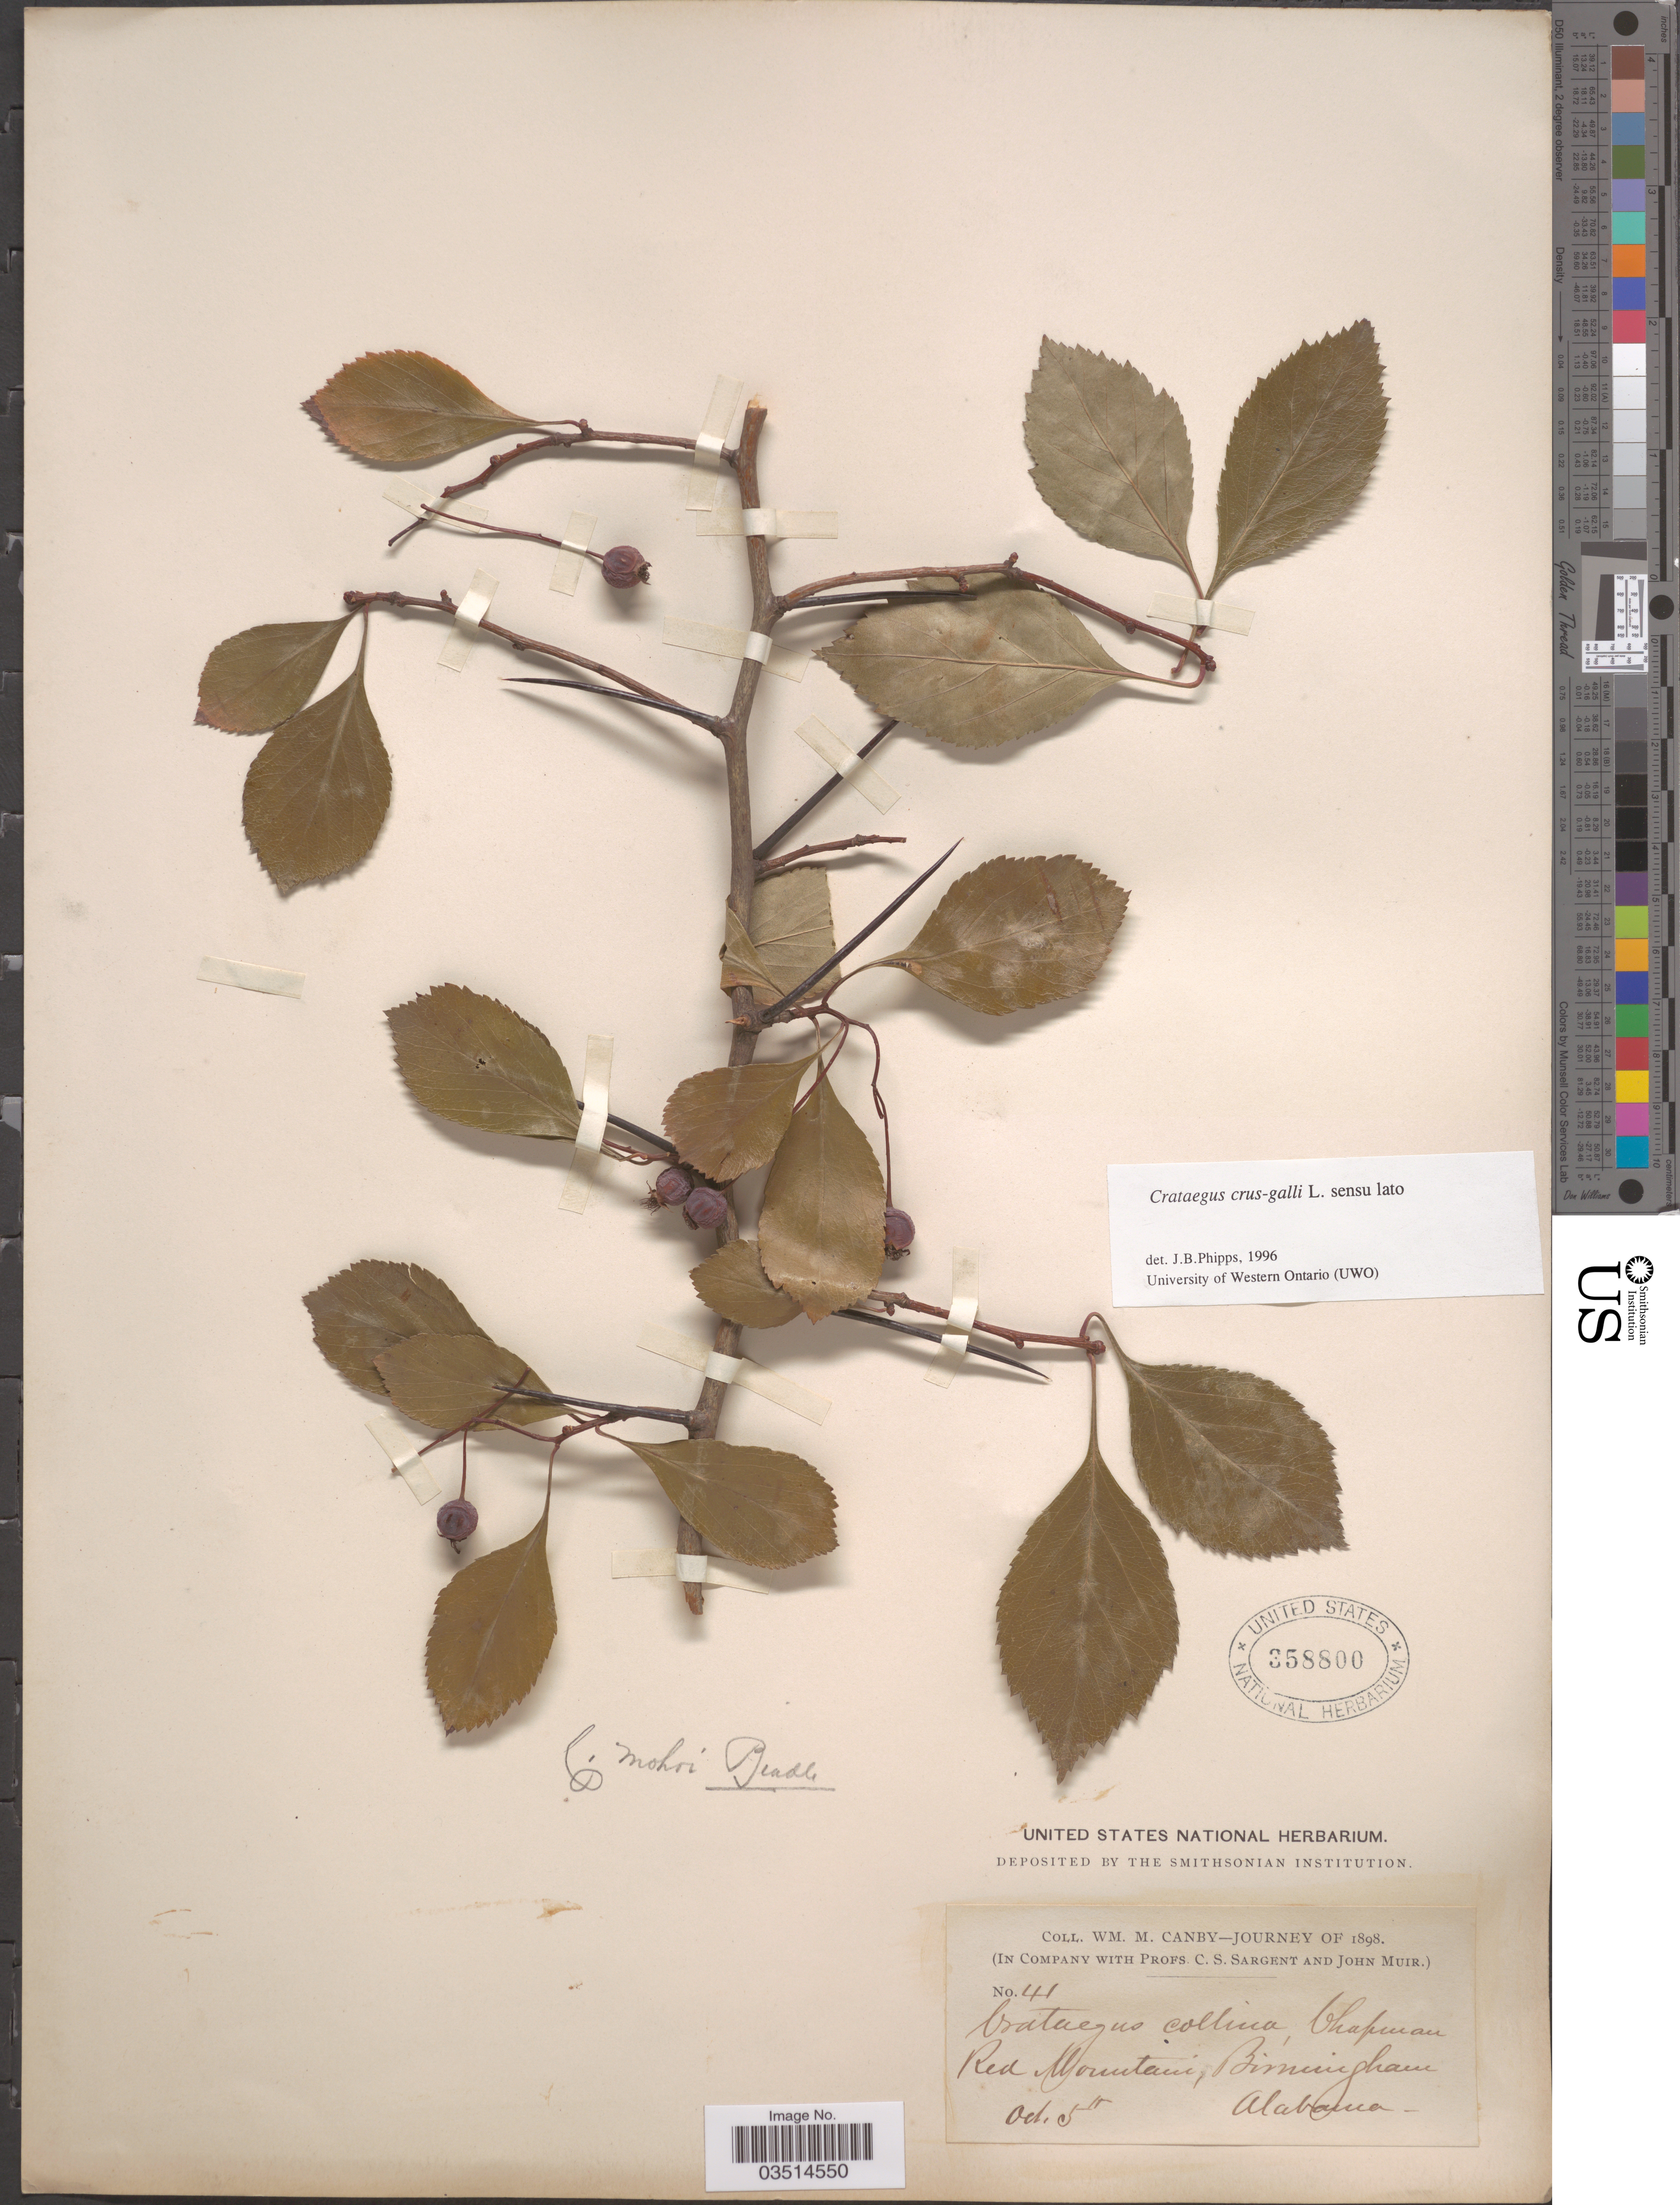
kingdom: Plantae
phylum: Tracheophyta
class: Magnoliopsida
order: Rosales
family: Rosaceae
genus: Crataegus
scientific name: Crataegus crus-galli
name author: L.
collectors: W. M. Canby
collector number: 41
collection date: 1898-10-05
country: United States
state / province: Alabama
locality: Red Mountain, Birmingham.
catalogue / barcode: US 358800